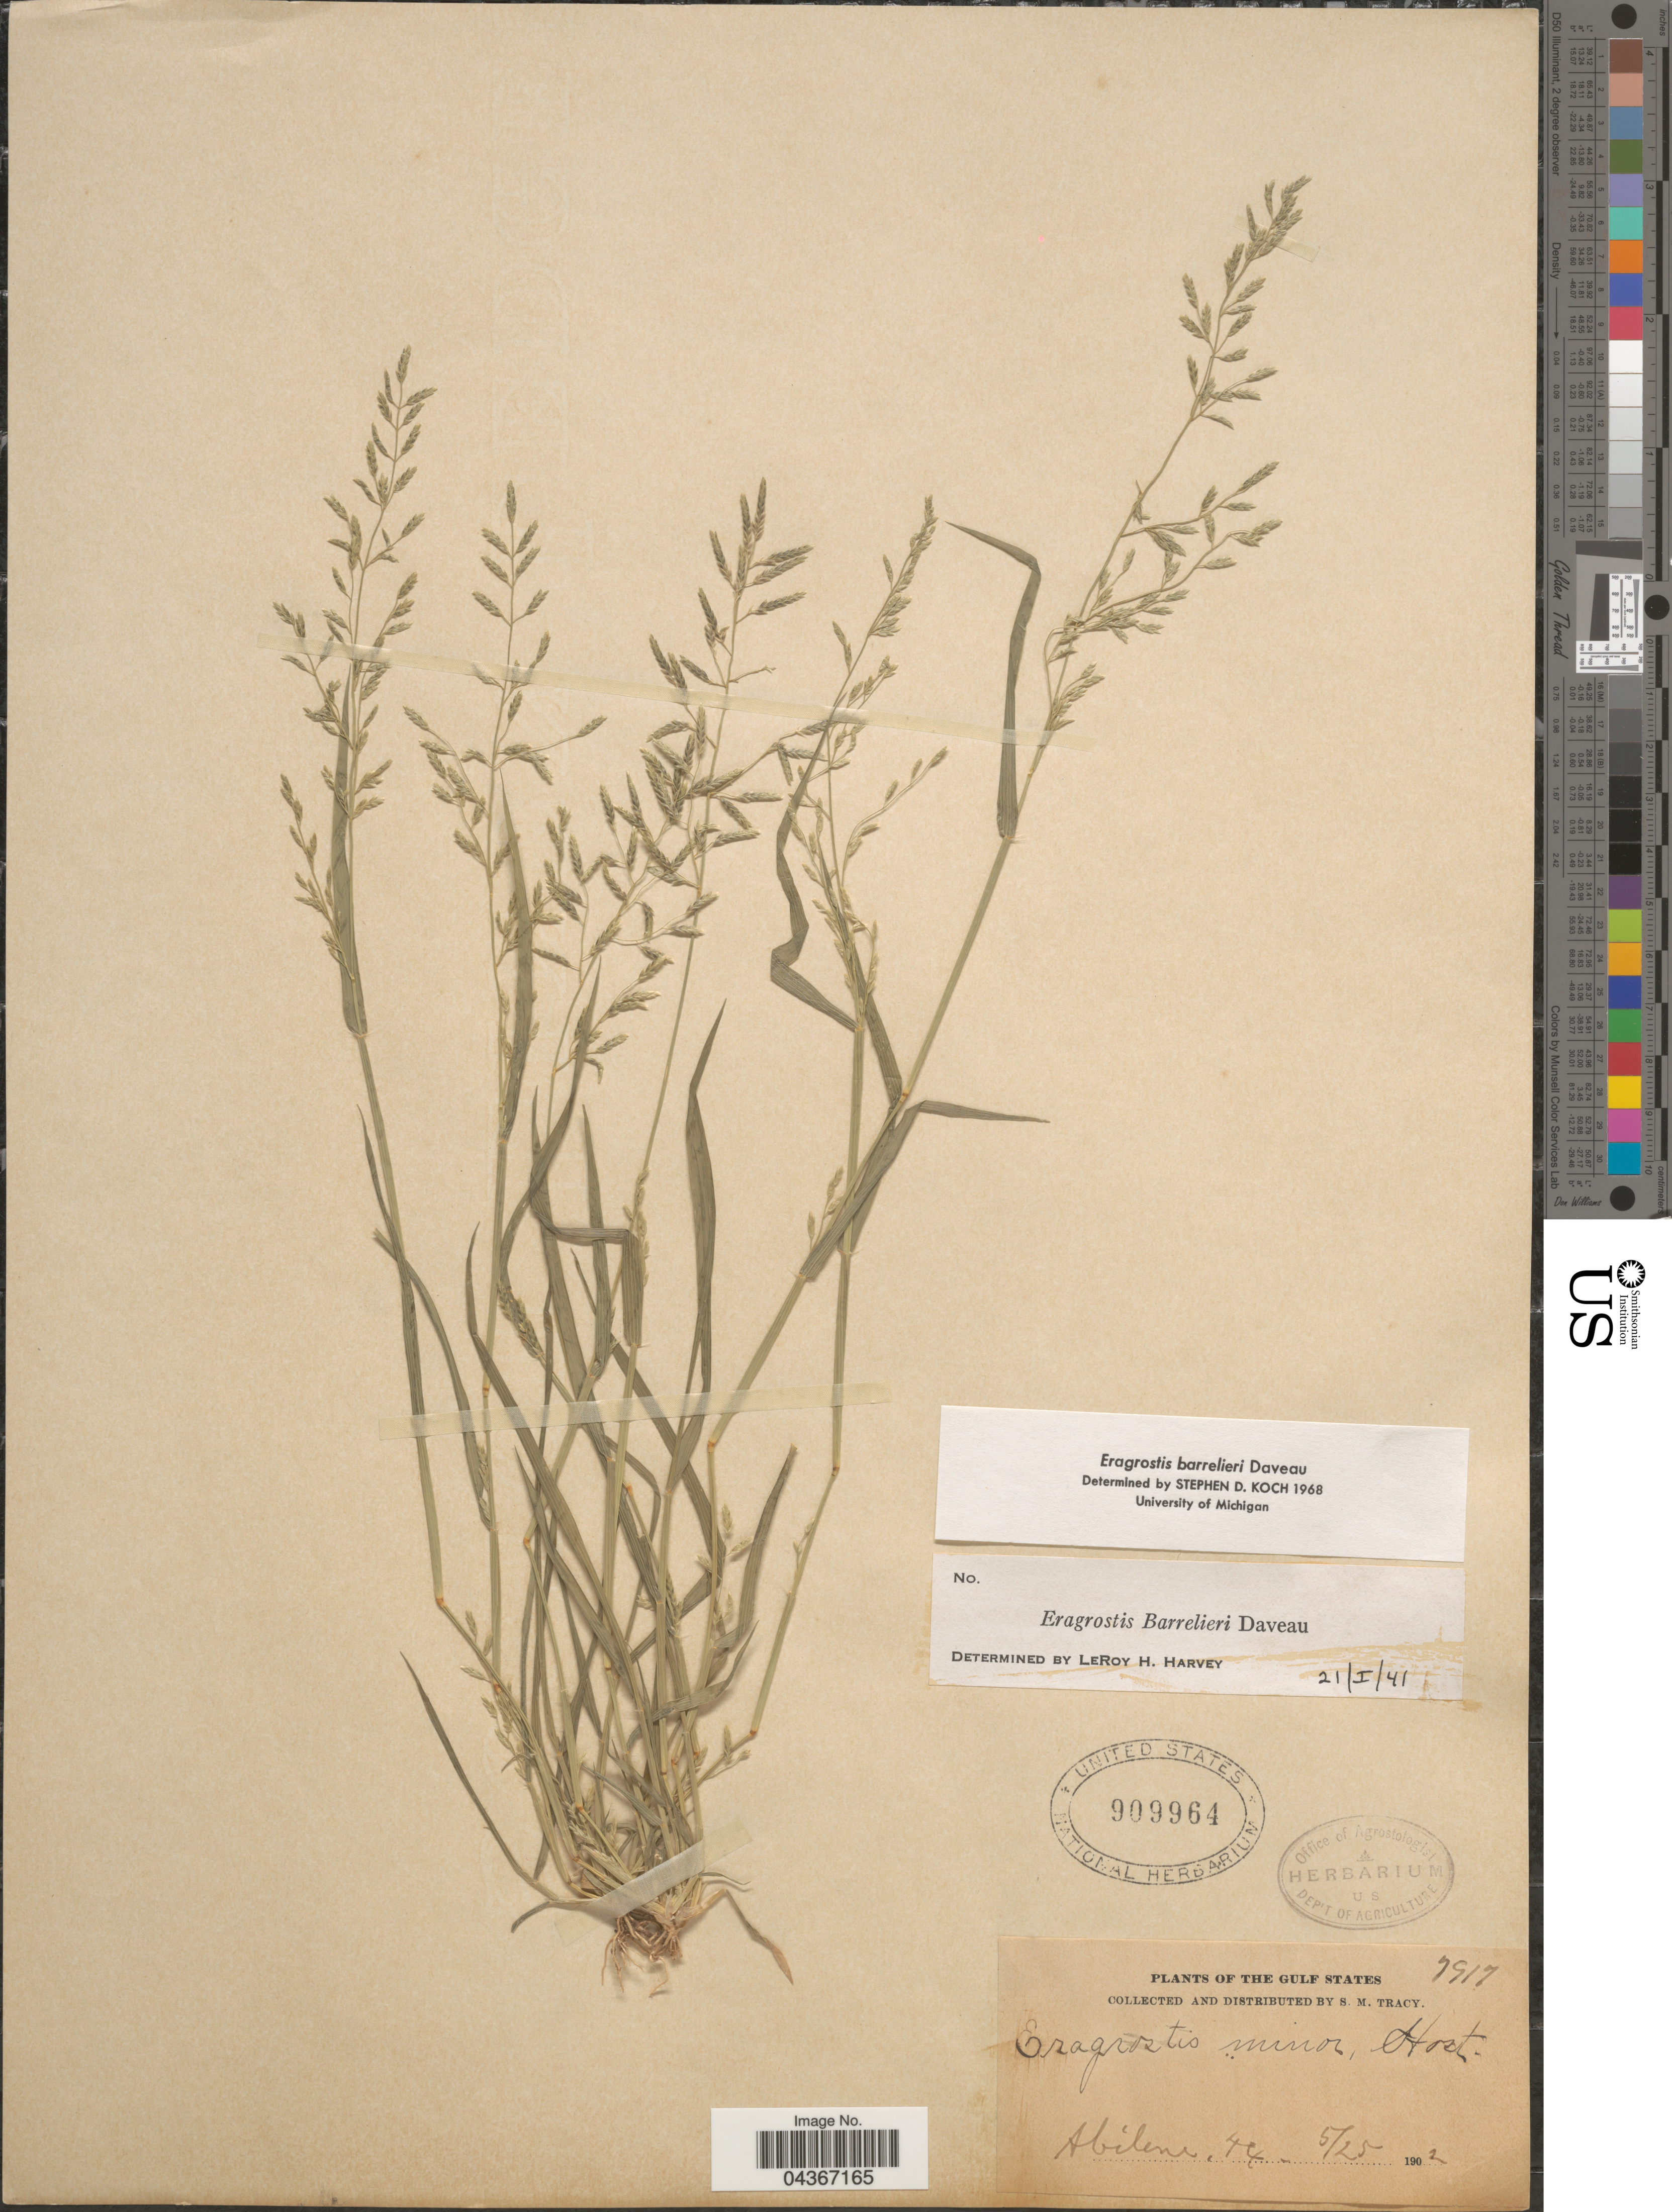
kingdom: Plantae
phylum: Tracheophyta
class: Liliopsida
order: Poales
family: Poaceae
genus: Eragrostis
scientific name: Eragrostis barrelieri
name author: Daveau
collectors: S. M. Tracy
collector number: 7917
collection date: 1902-04-04/1902-05-25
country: United States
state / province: Texas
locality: The Gulf States. Abilene.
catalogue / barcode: US 909964